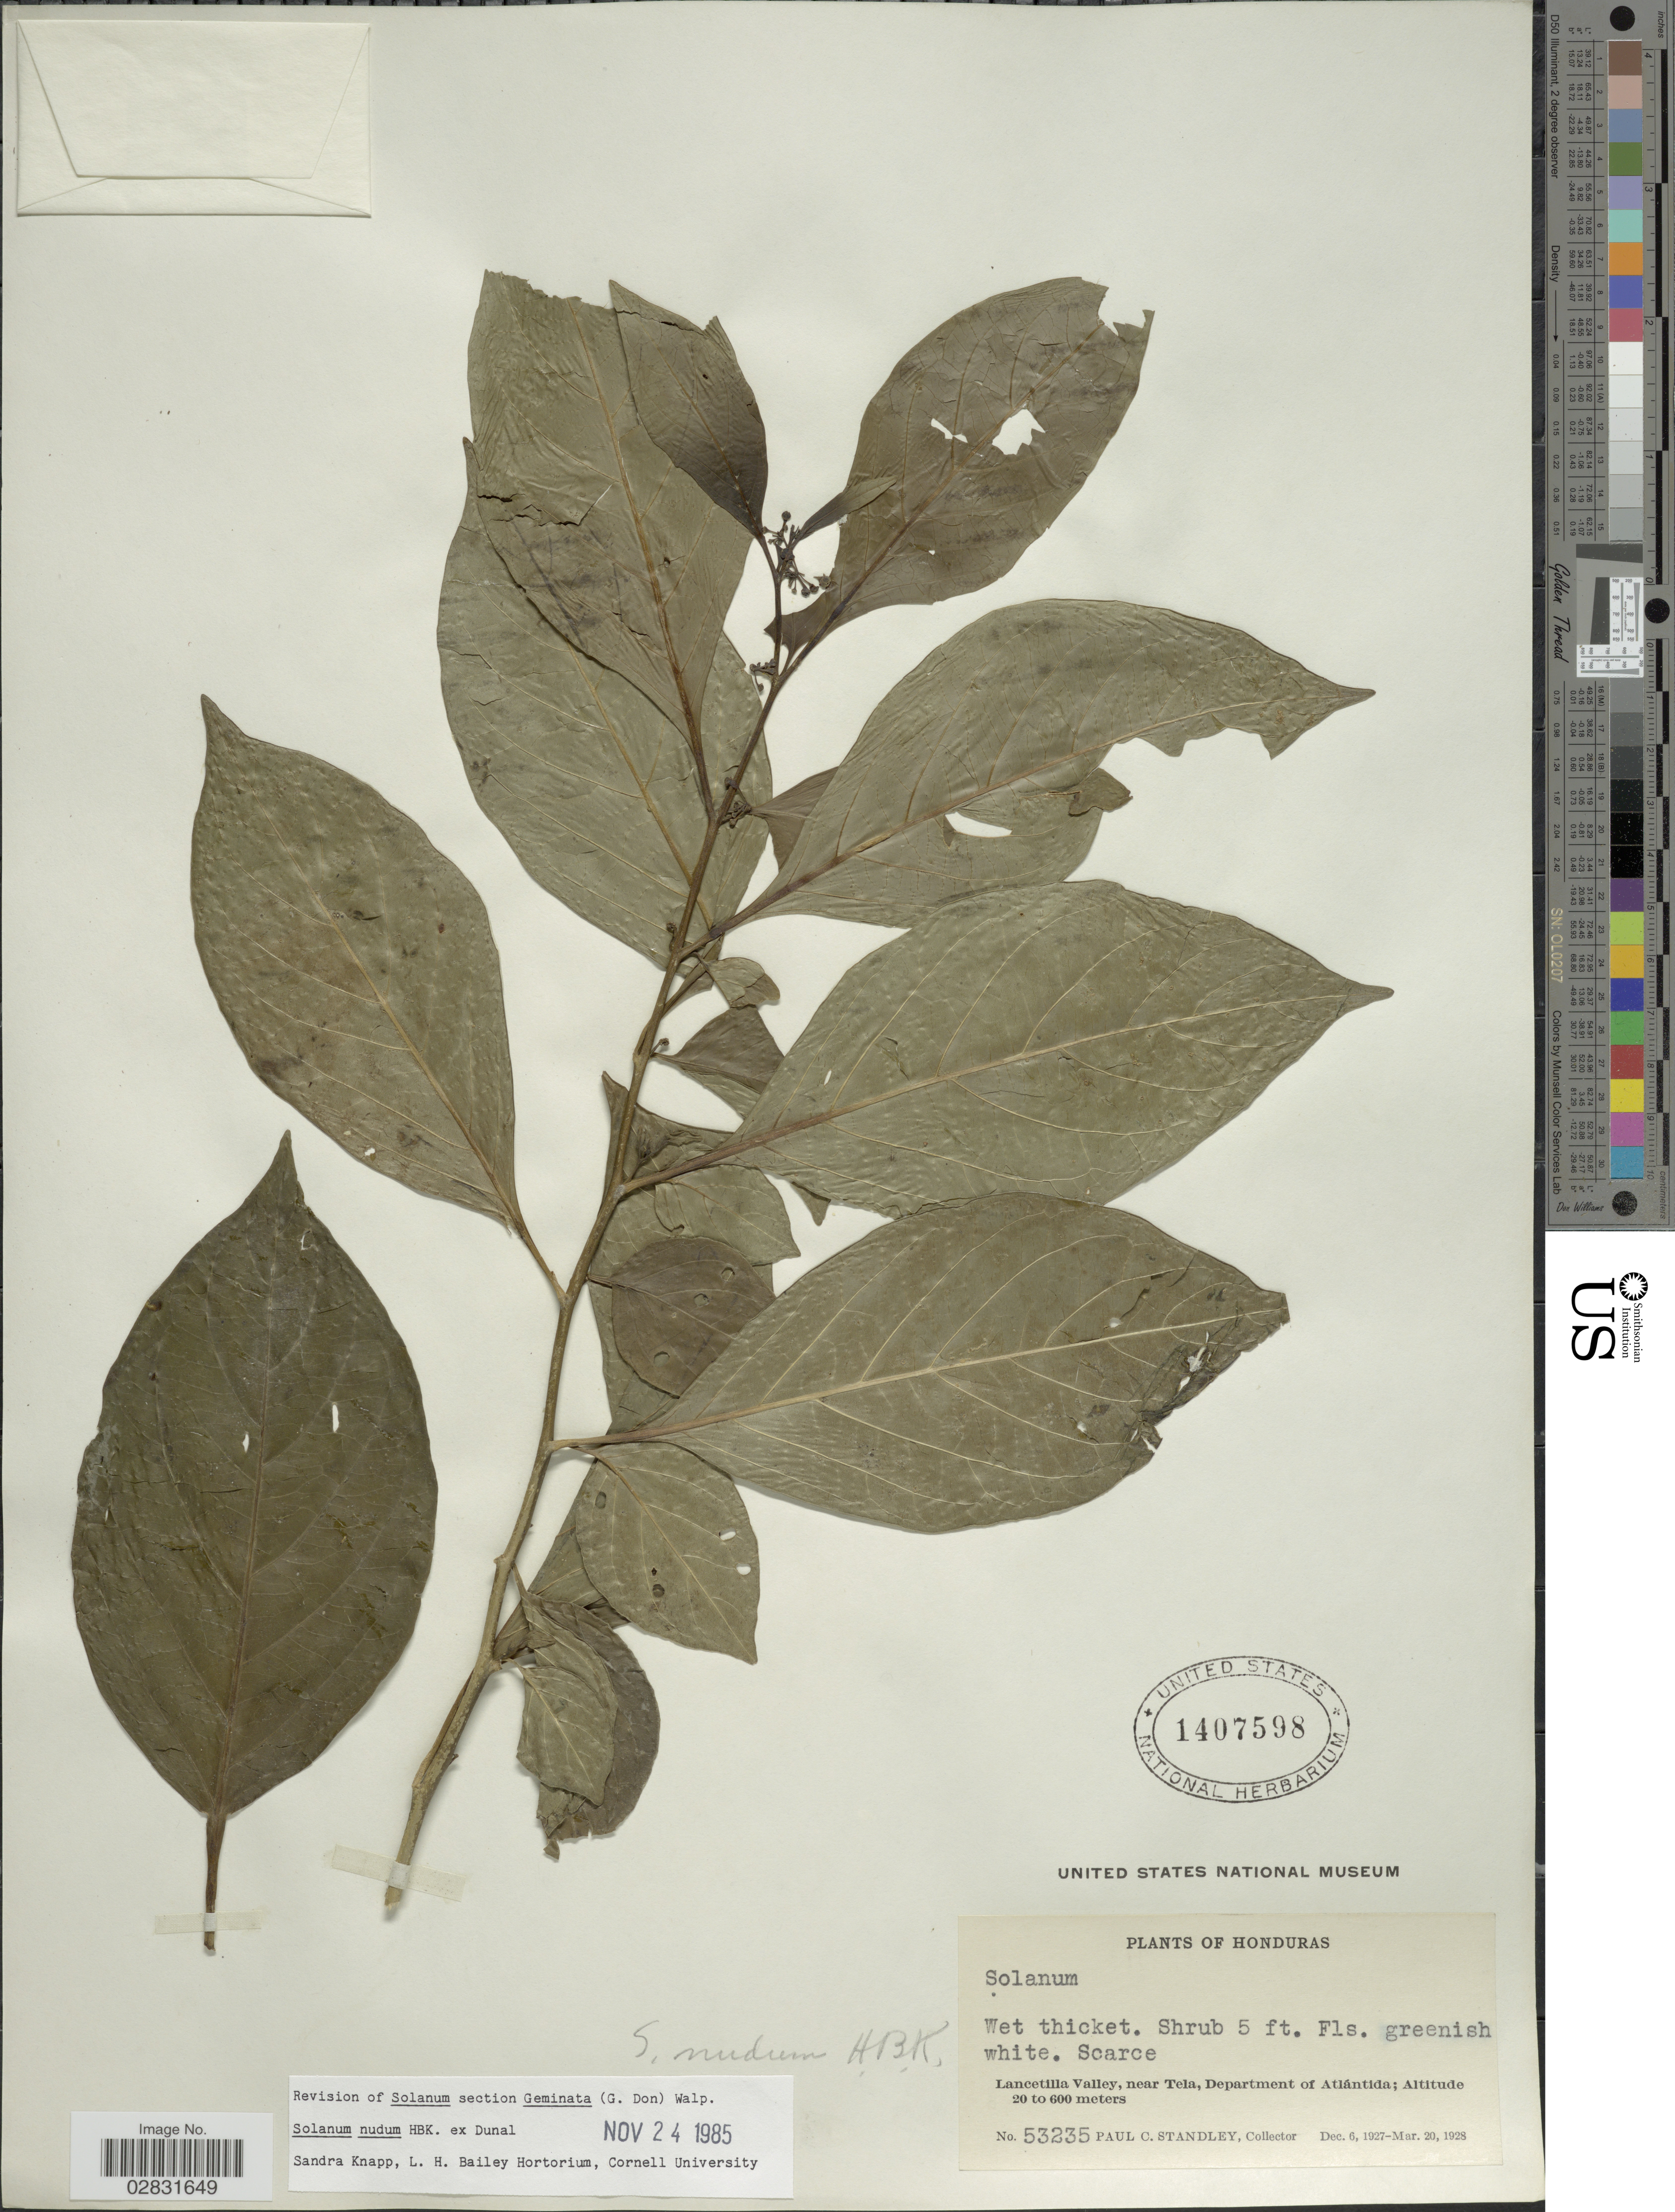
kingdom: Plantae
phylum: Tracheophyta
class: Magnoliopsida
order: Solanales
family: Solanaceae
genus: Solanum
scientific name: Solanum nudum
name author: Humb. & Bonpl. ex Dunal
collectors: P. C. Standley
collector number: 53235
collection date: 1927-12-06/1928-03-20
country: Honduras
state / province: Atlántida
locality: Lancetilla Valley, near Tela, Department of Atlántida.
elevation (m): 20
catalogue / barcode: US 1407598